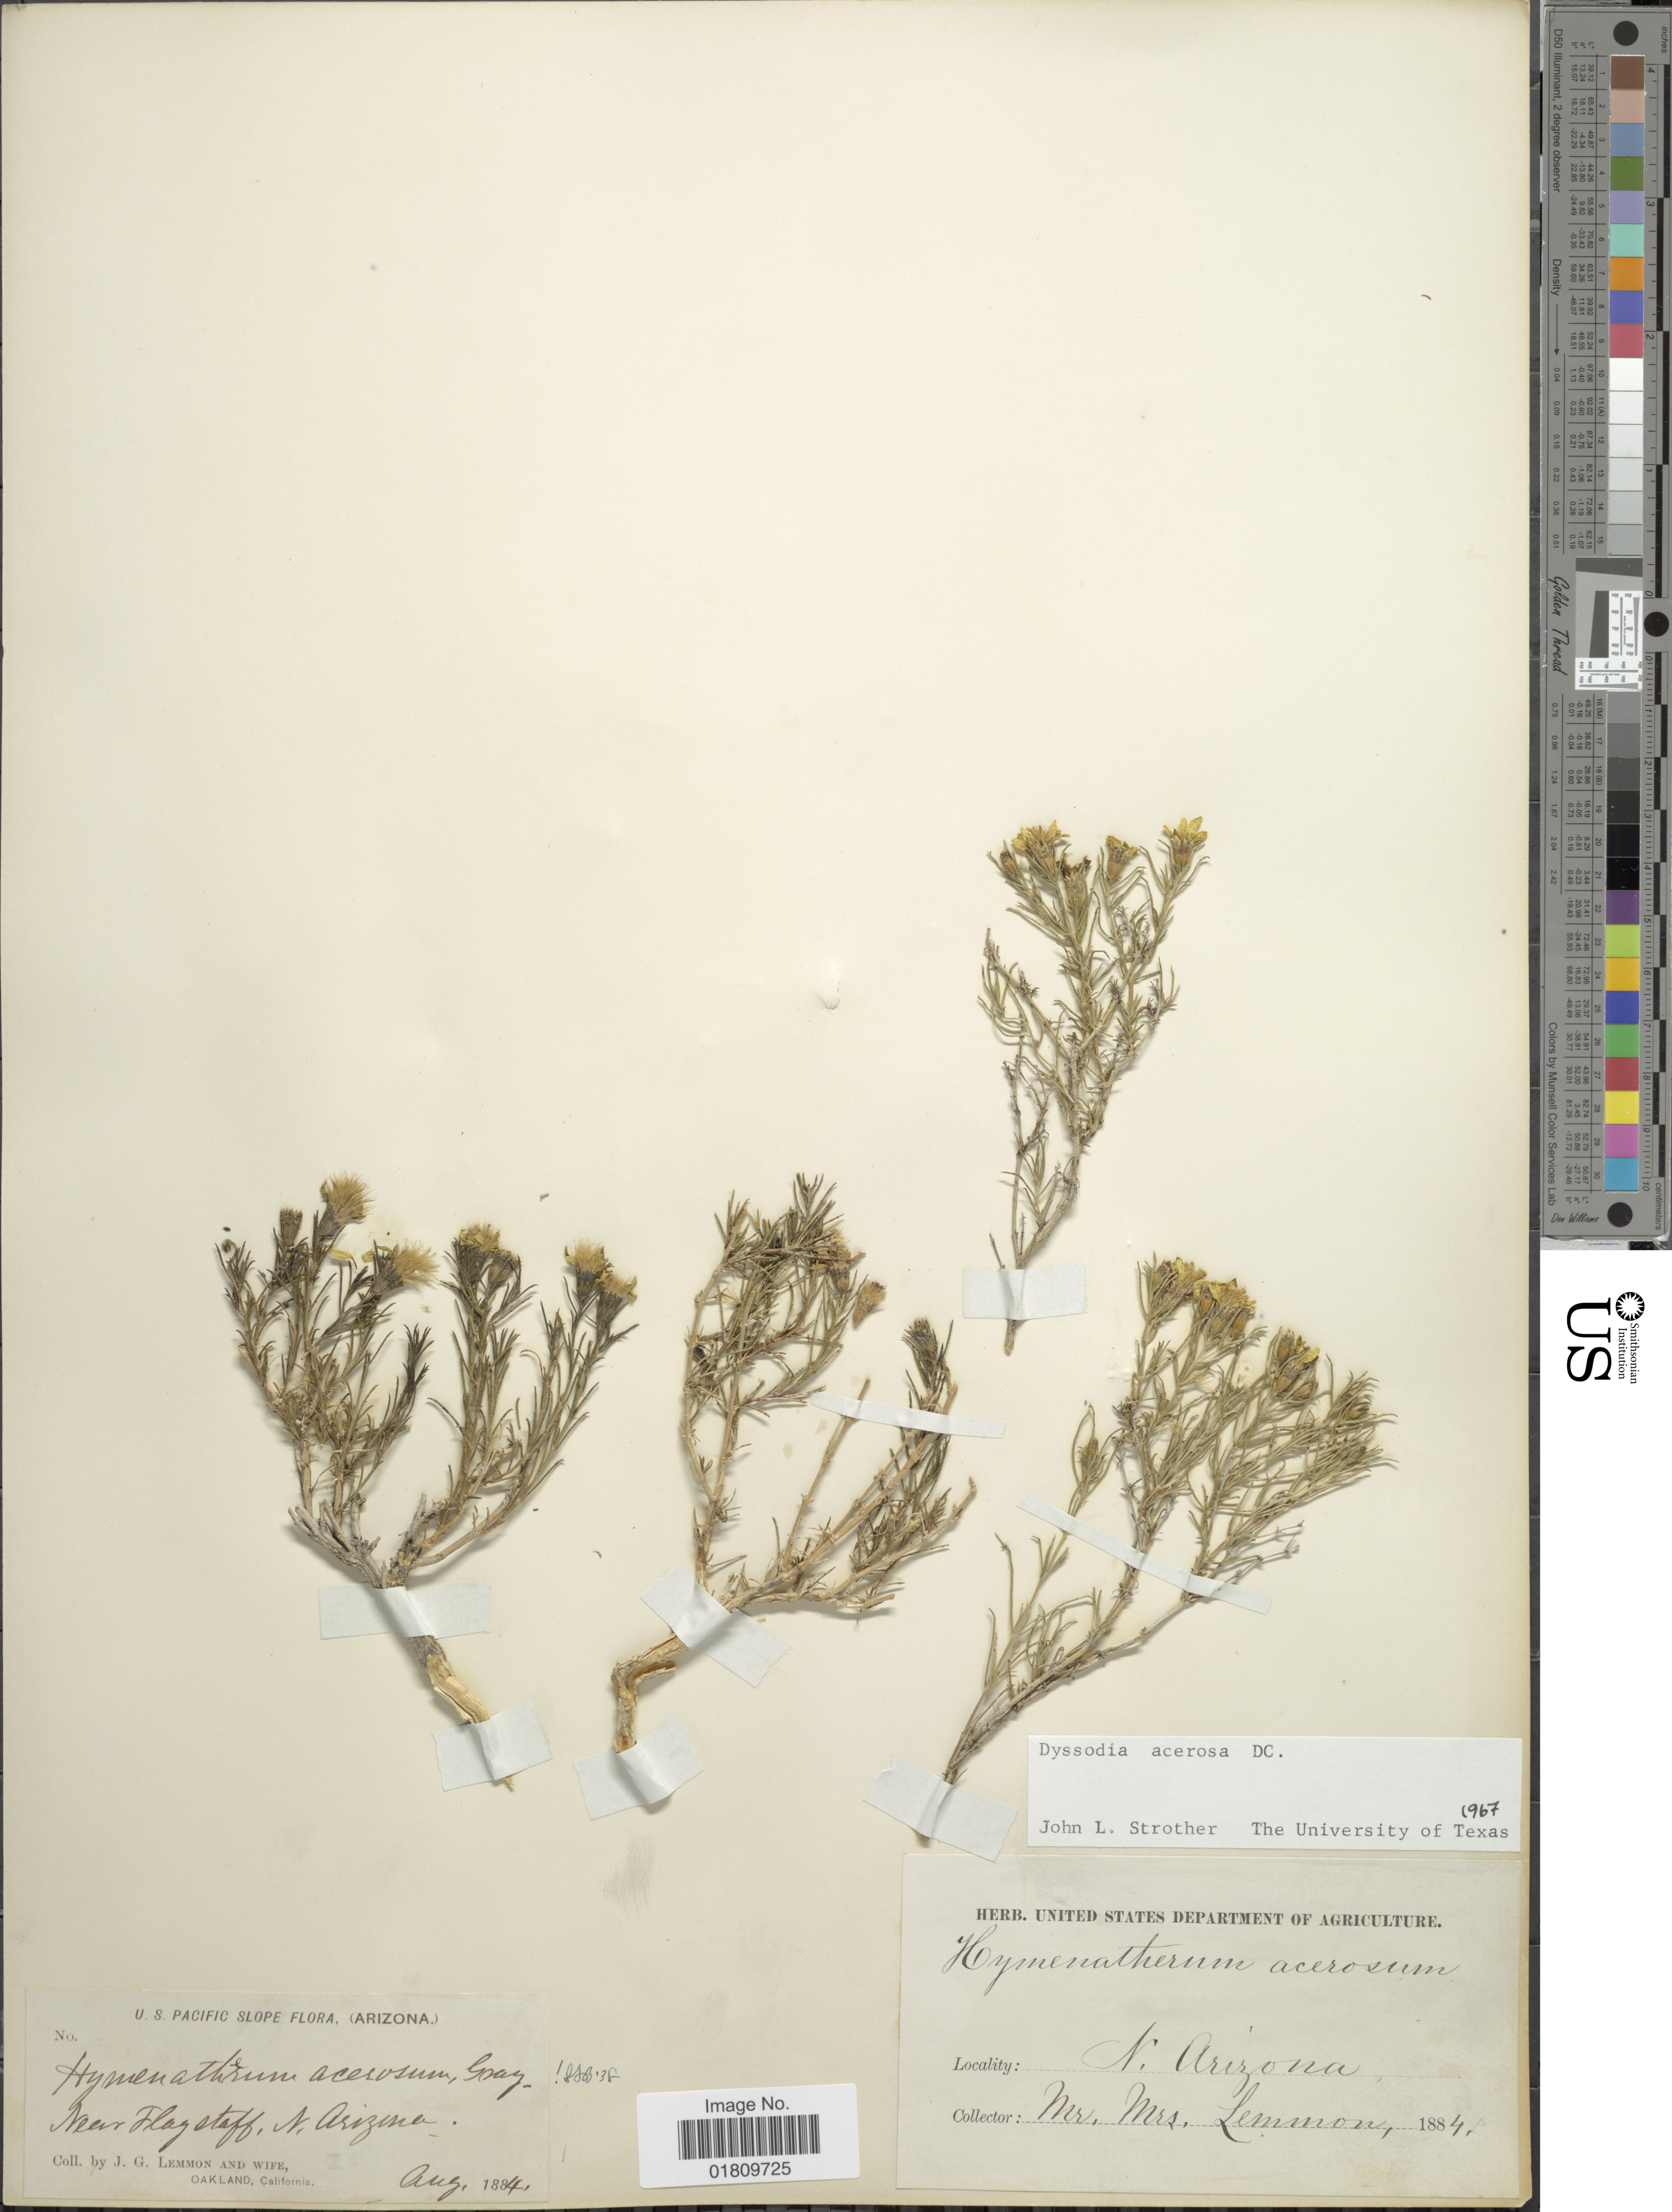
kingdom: Plantae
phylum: Tracheophyta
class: Magnoliopsida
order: Asterales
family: Asteraceae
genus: Thymophylla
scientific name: Thymophylla acerosa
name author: (DC.) Strother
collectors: J. Lemmon & Mrs. J. G. Lemmon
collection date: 1884-08-14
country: United States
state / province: Arizona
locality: Pacific Slope, near Flagstaff, N. Arizona